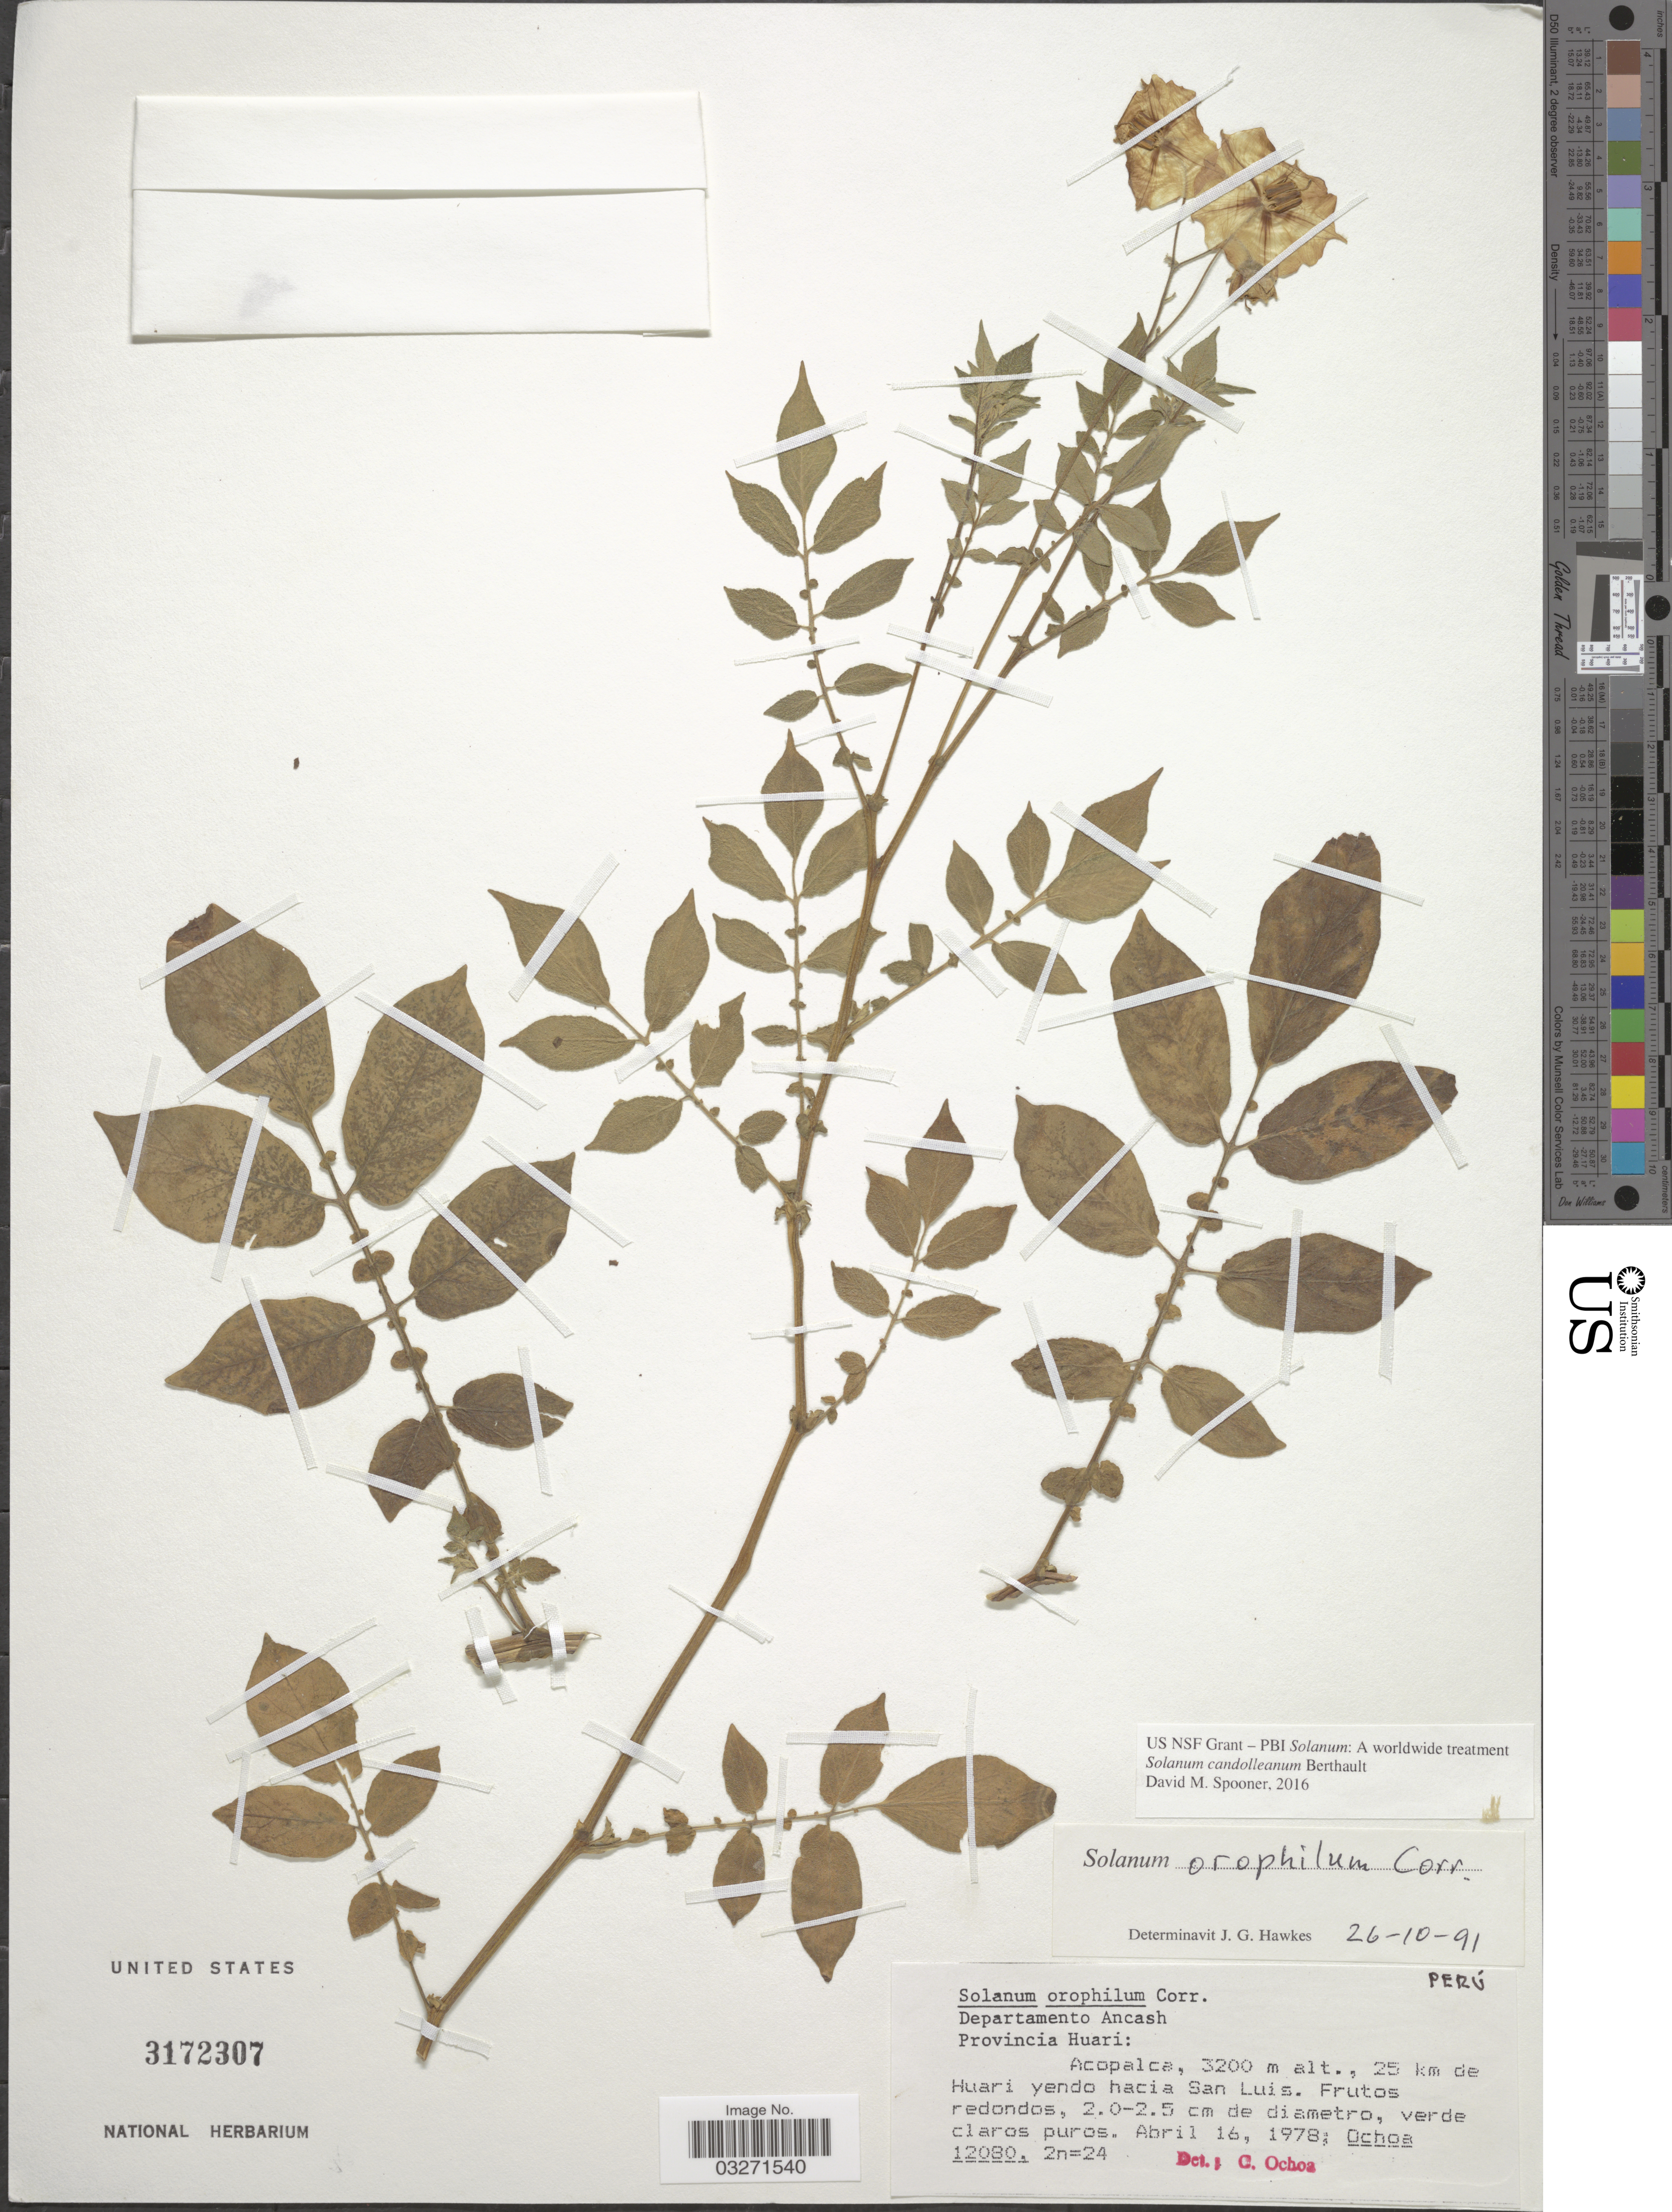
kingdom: Plantae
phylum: Tracheophyta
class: Magnoliopsida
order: Solanales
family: Solanaceae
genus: Solanum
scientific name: Solanum candolleanum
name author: Berthault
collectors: -. Ochoa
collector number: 12080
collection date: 1978-04-16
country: Peru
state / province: Ancash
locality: Departamento Ancash. Provincia Huari: Acopalca, 25 km de Huari yendo hacia San Luis.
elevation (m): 3200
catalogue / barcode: US 3172307